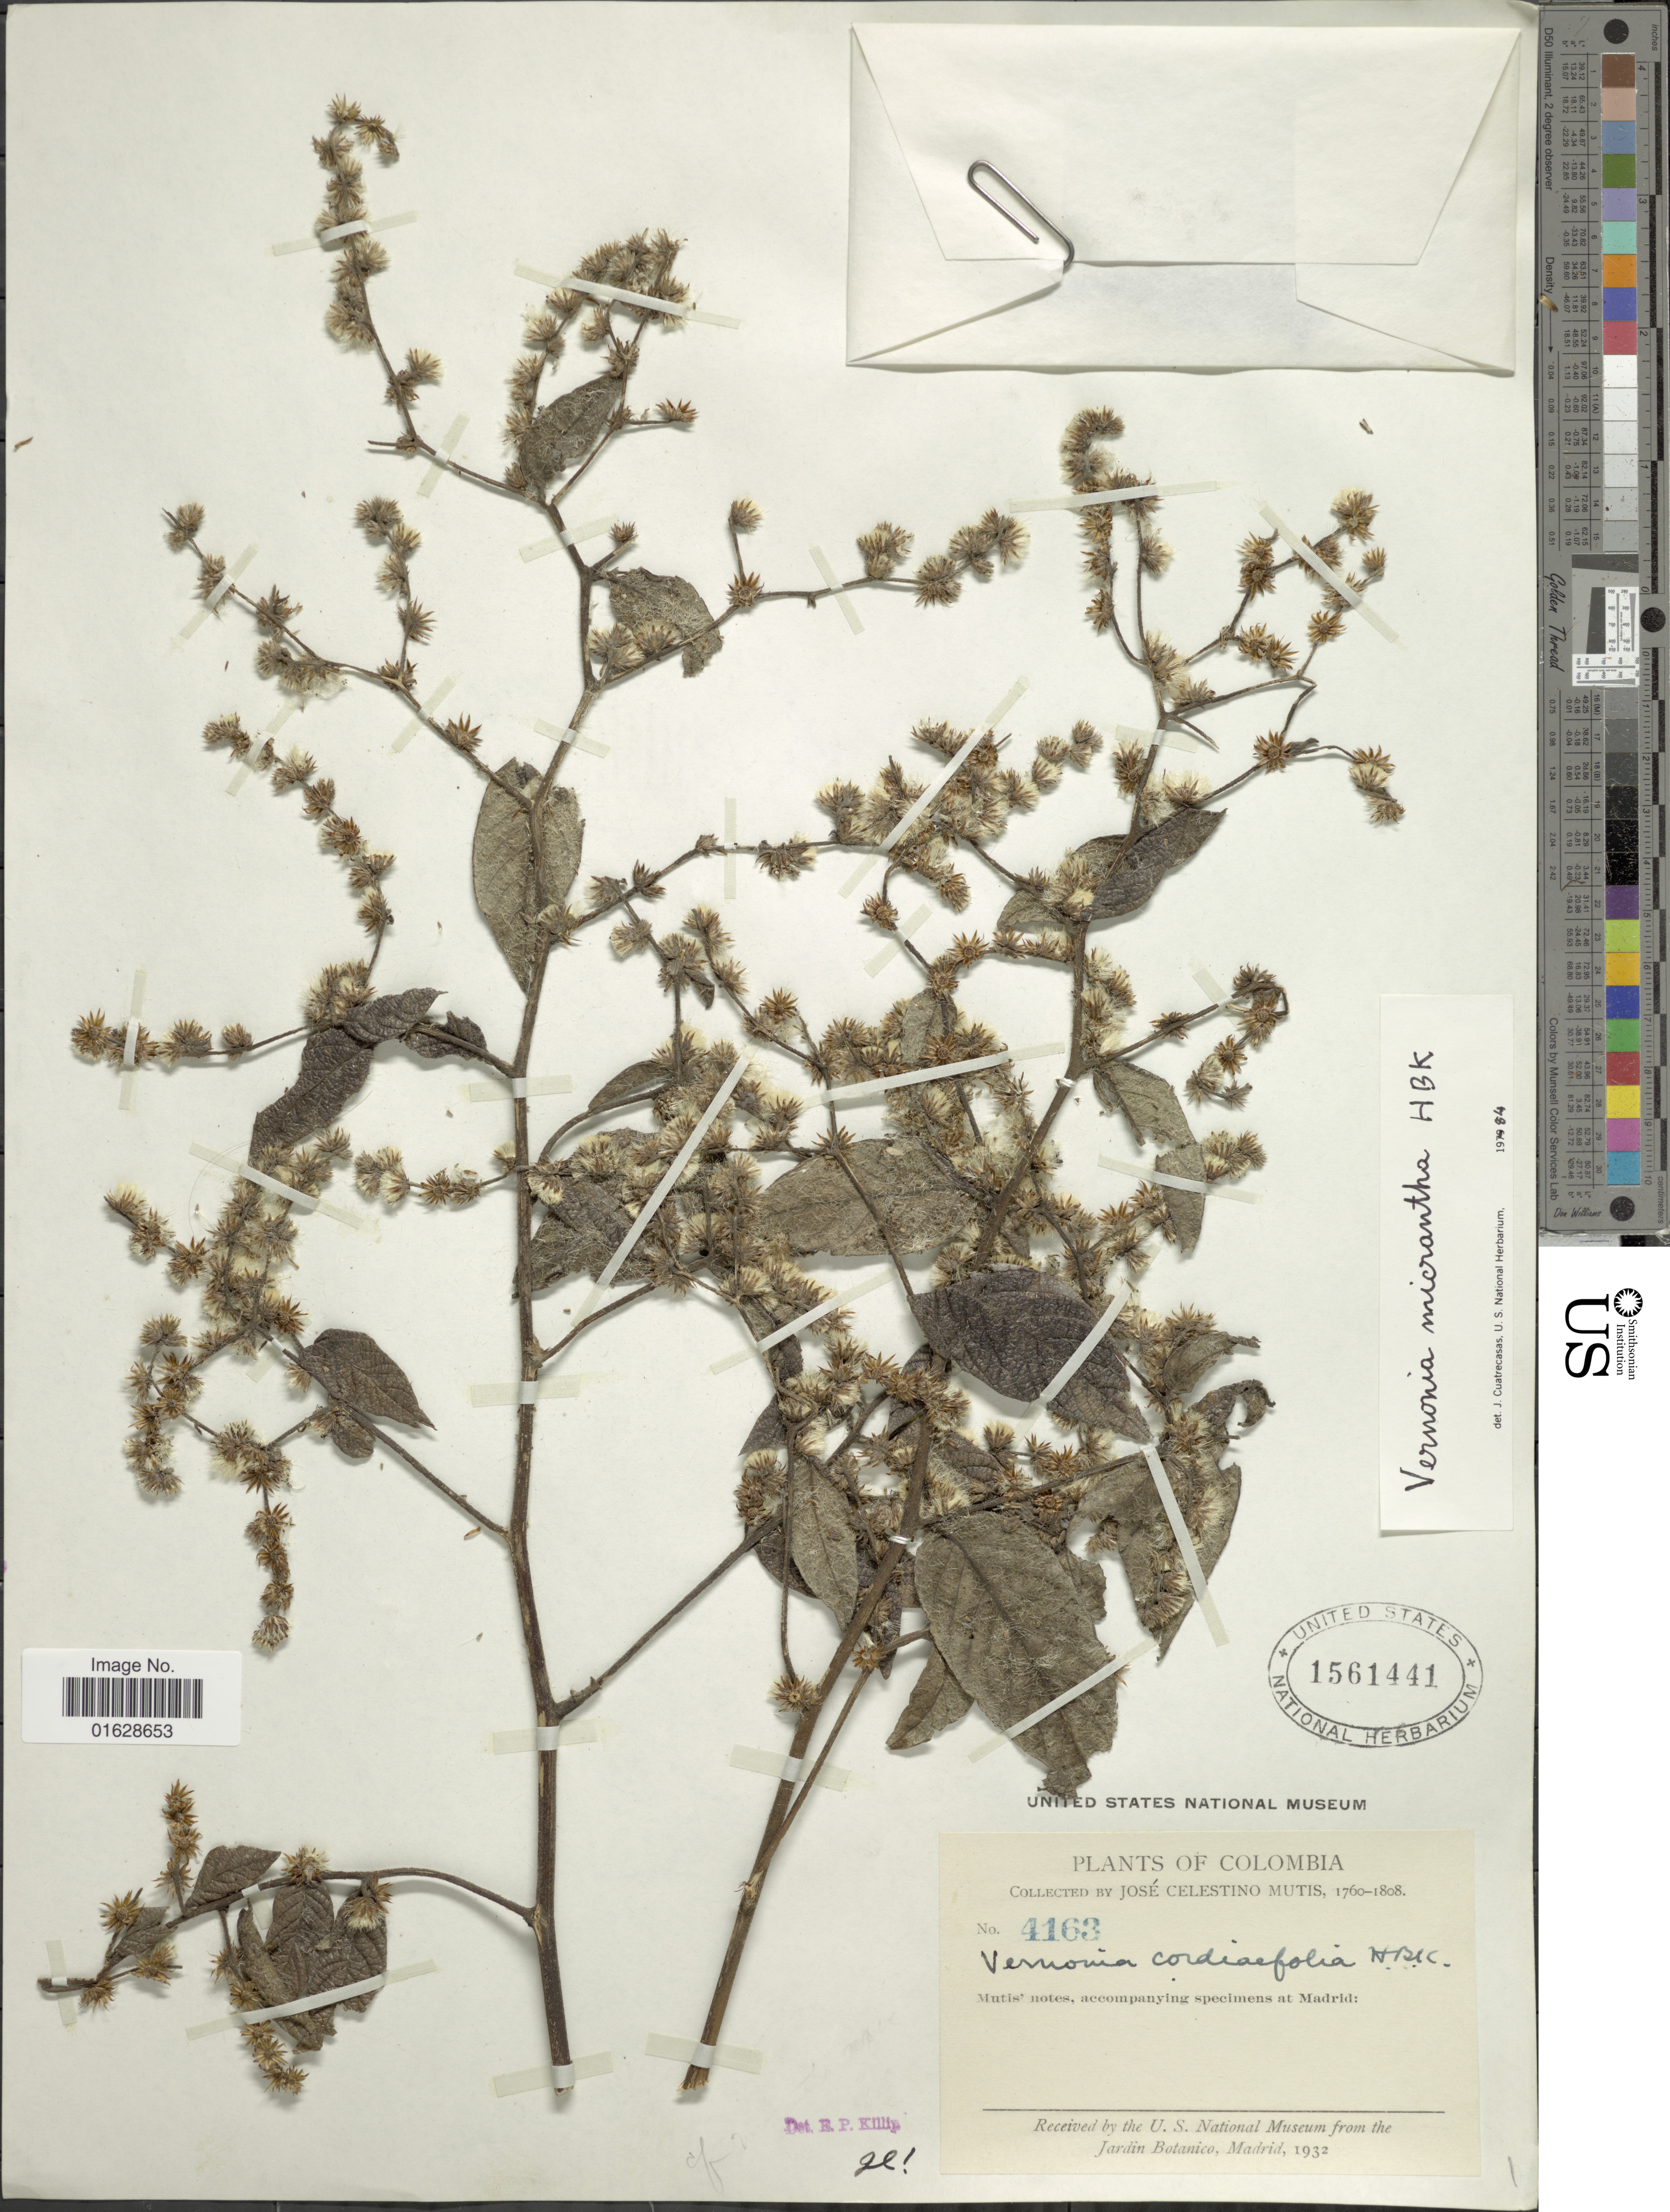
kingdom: Plantae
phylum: Tracheophyta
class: Magnoliopsida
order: Asterales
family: Asteraceae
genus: Lepidaploa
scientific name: Lepidaploa canescens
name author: (Kunth) H. Rob.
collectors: J. C. B. Mutis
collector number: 4163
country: Colombia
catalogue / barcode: US 1561441